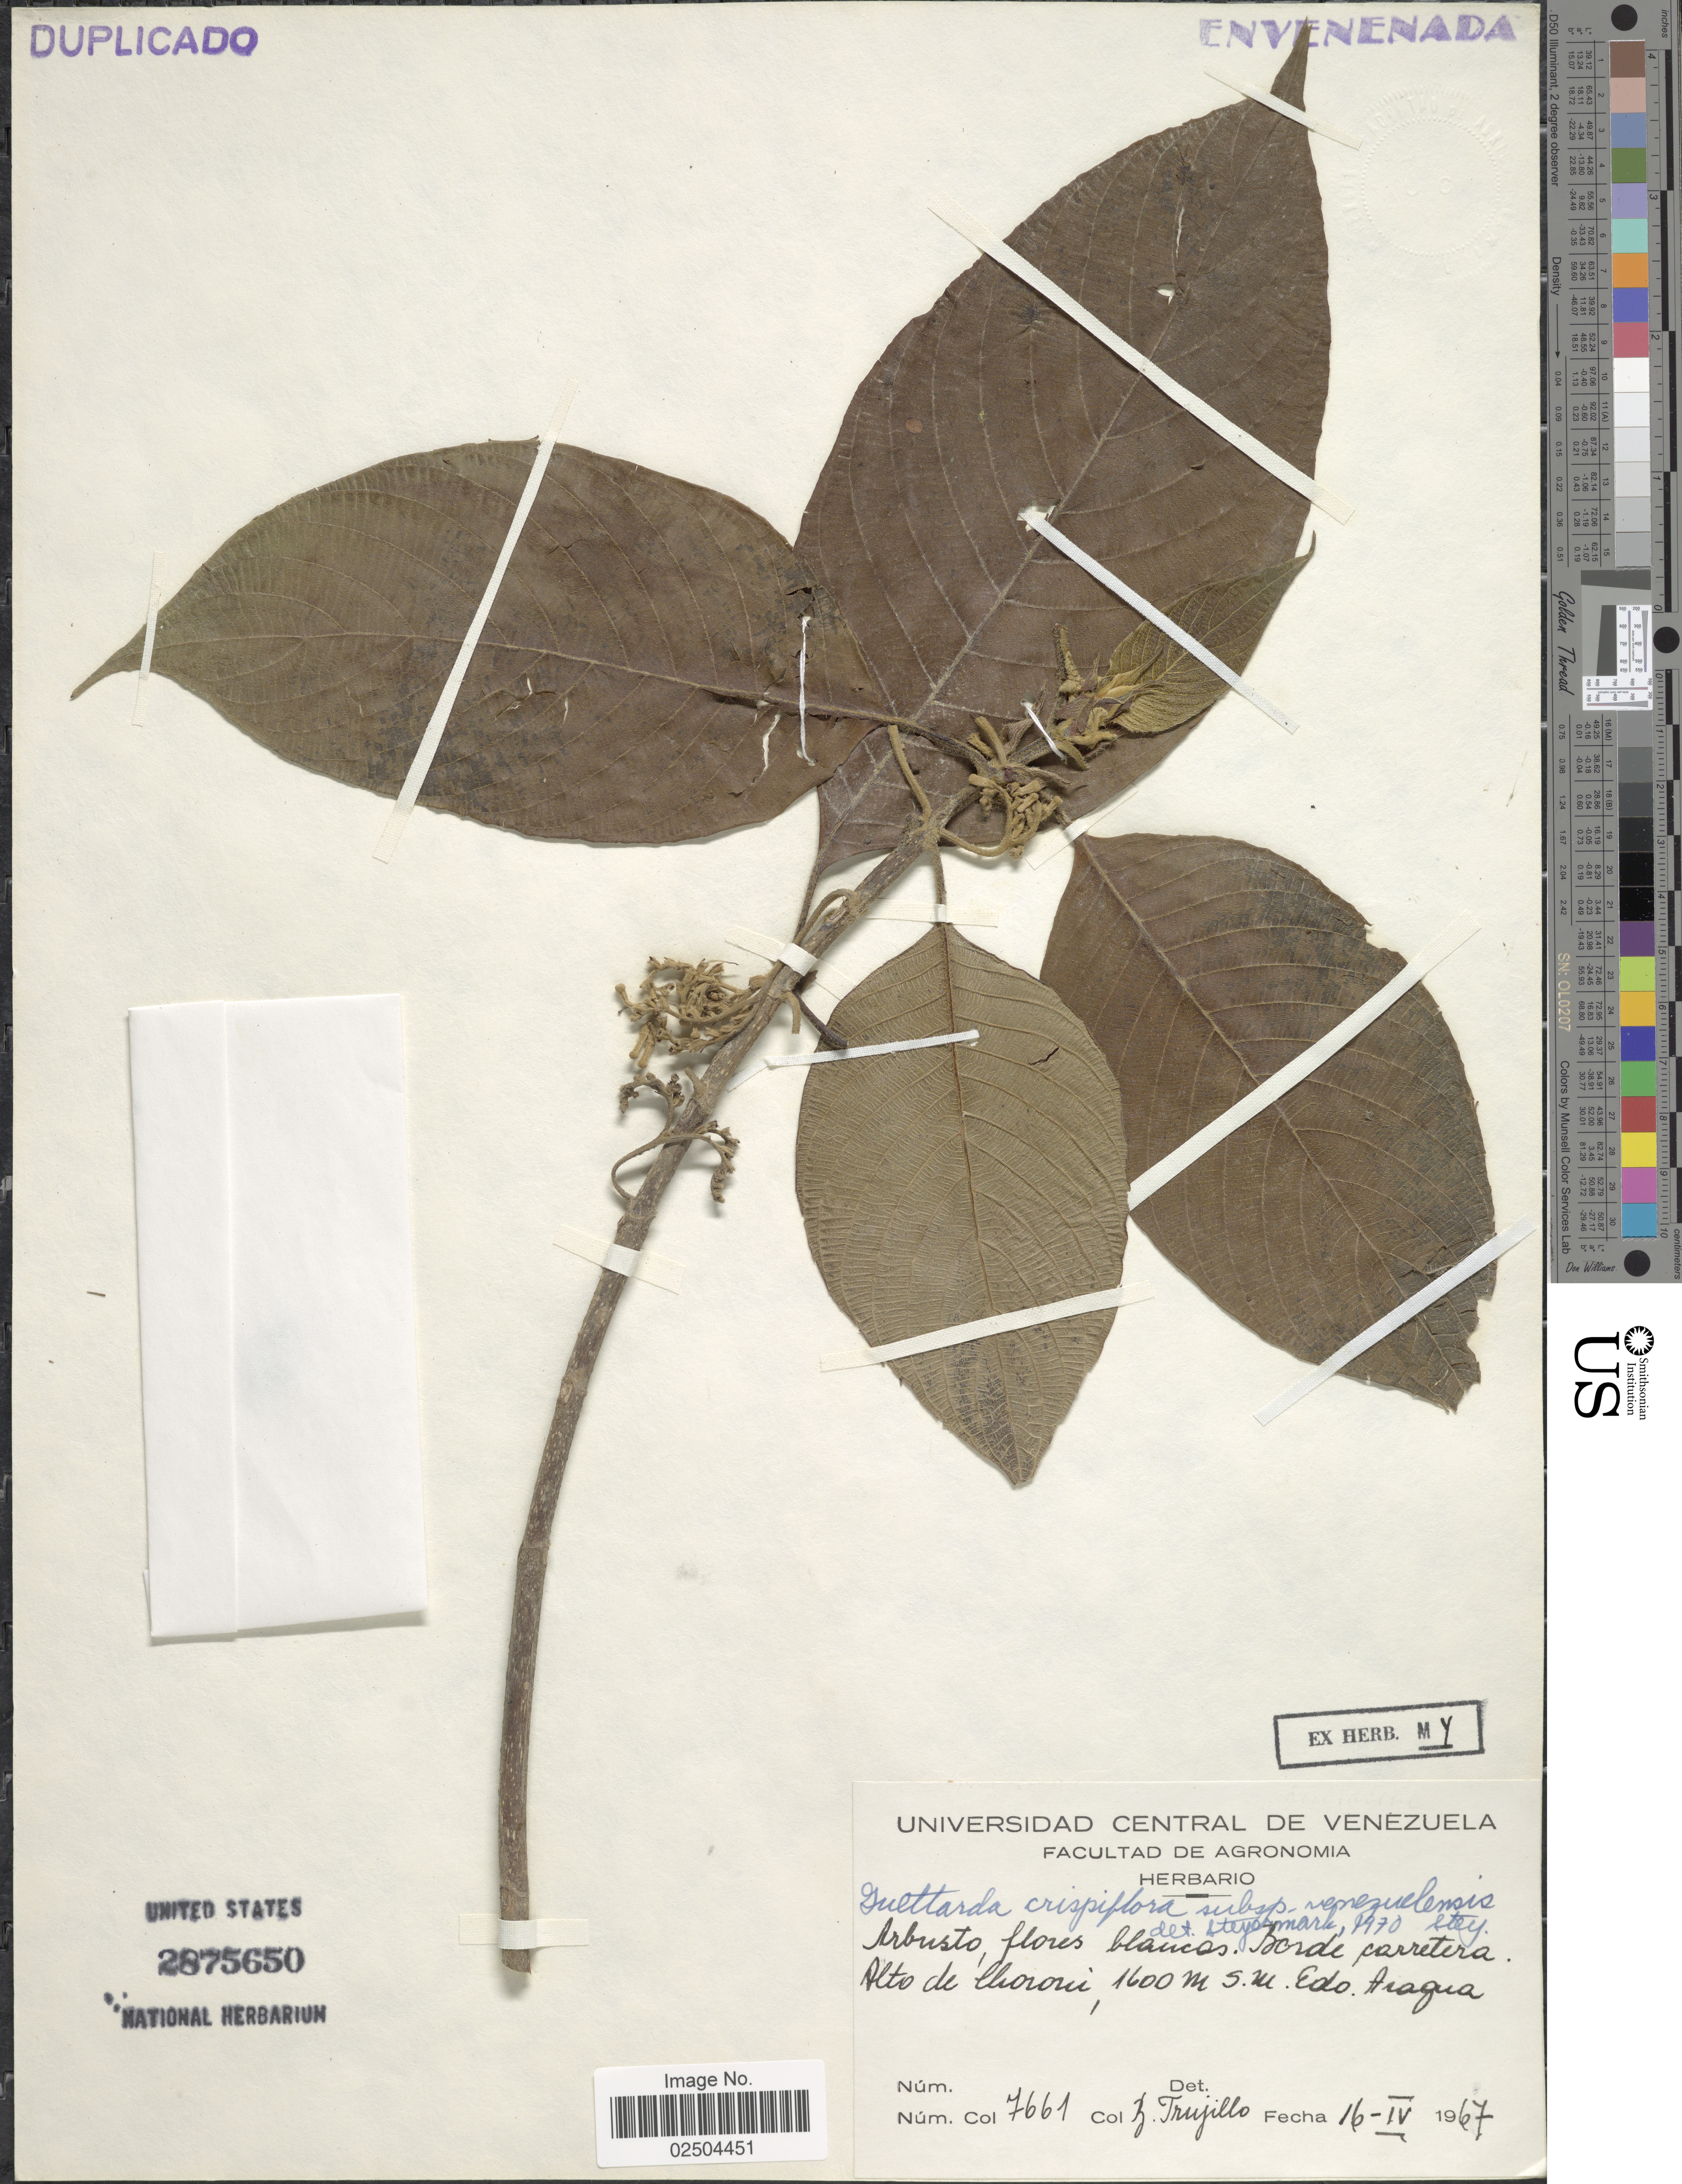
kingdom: Plantae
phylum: Tracheophyta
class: Magnoliopsida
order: Gentianales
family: Rubiaceae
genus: Guettarda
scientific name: Guettarda crispiflora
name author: Vahl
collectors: B. Trujillo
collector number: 7661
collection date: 1967-04-16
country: Venezuela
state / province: Aragua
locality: Borde carretera Alto de Choroni, Edo. Aragua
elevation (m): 1600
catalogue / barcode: US 2875650